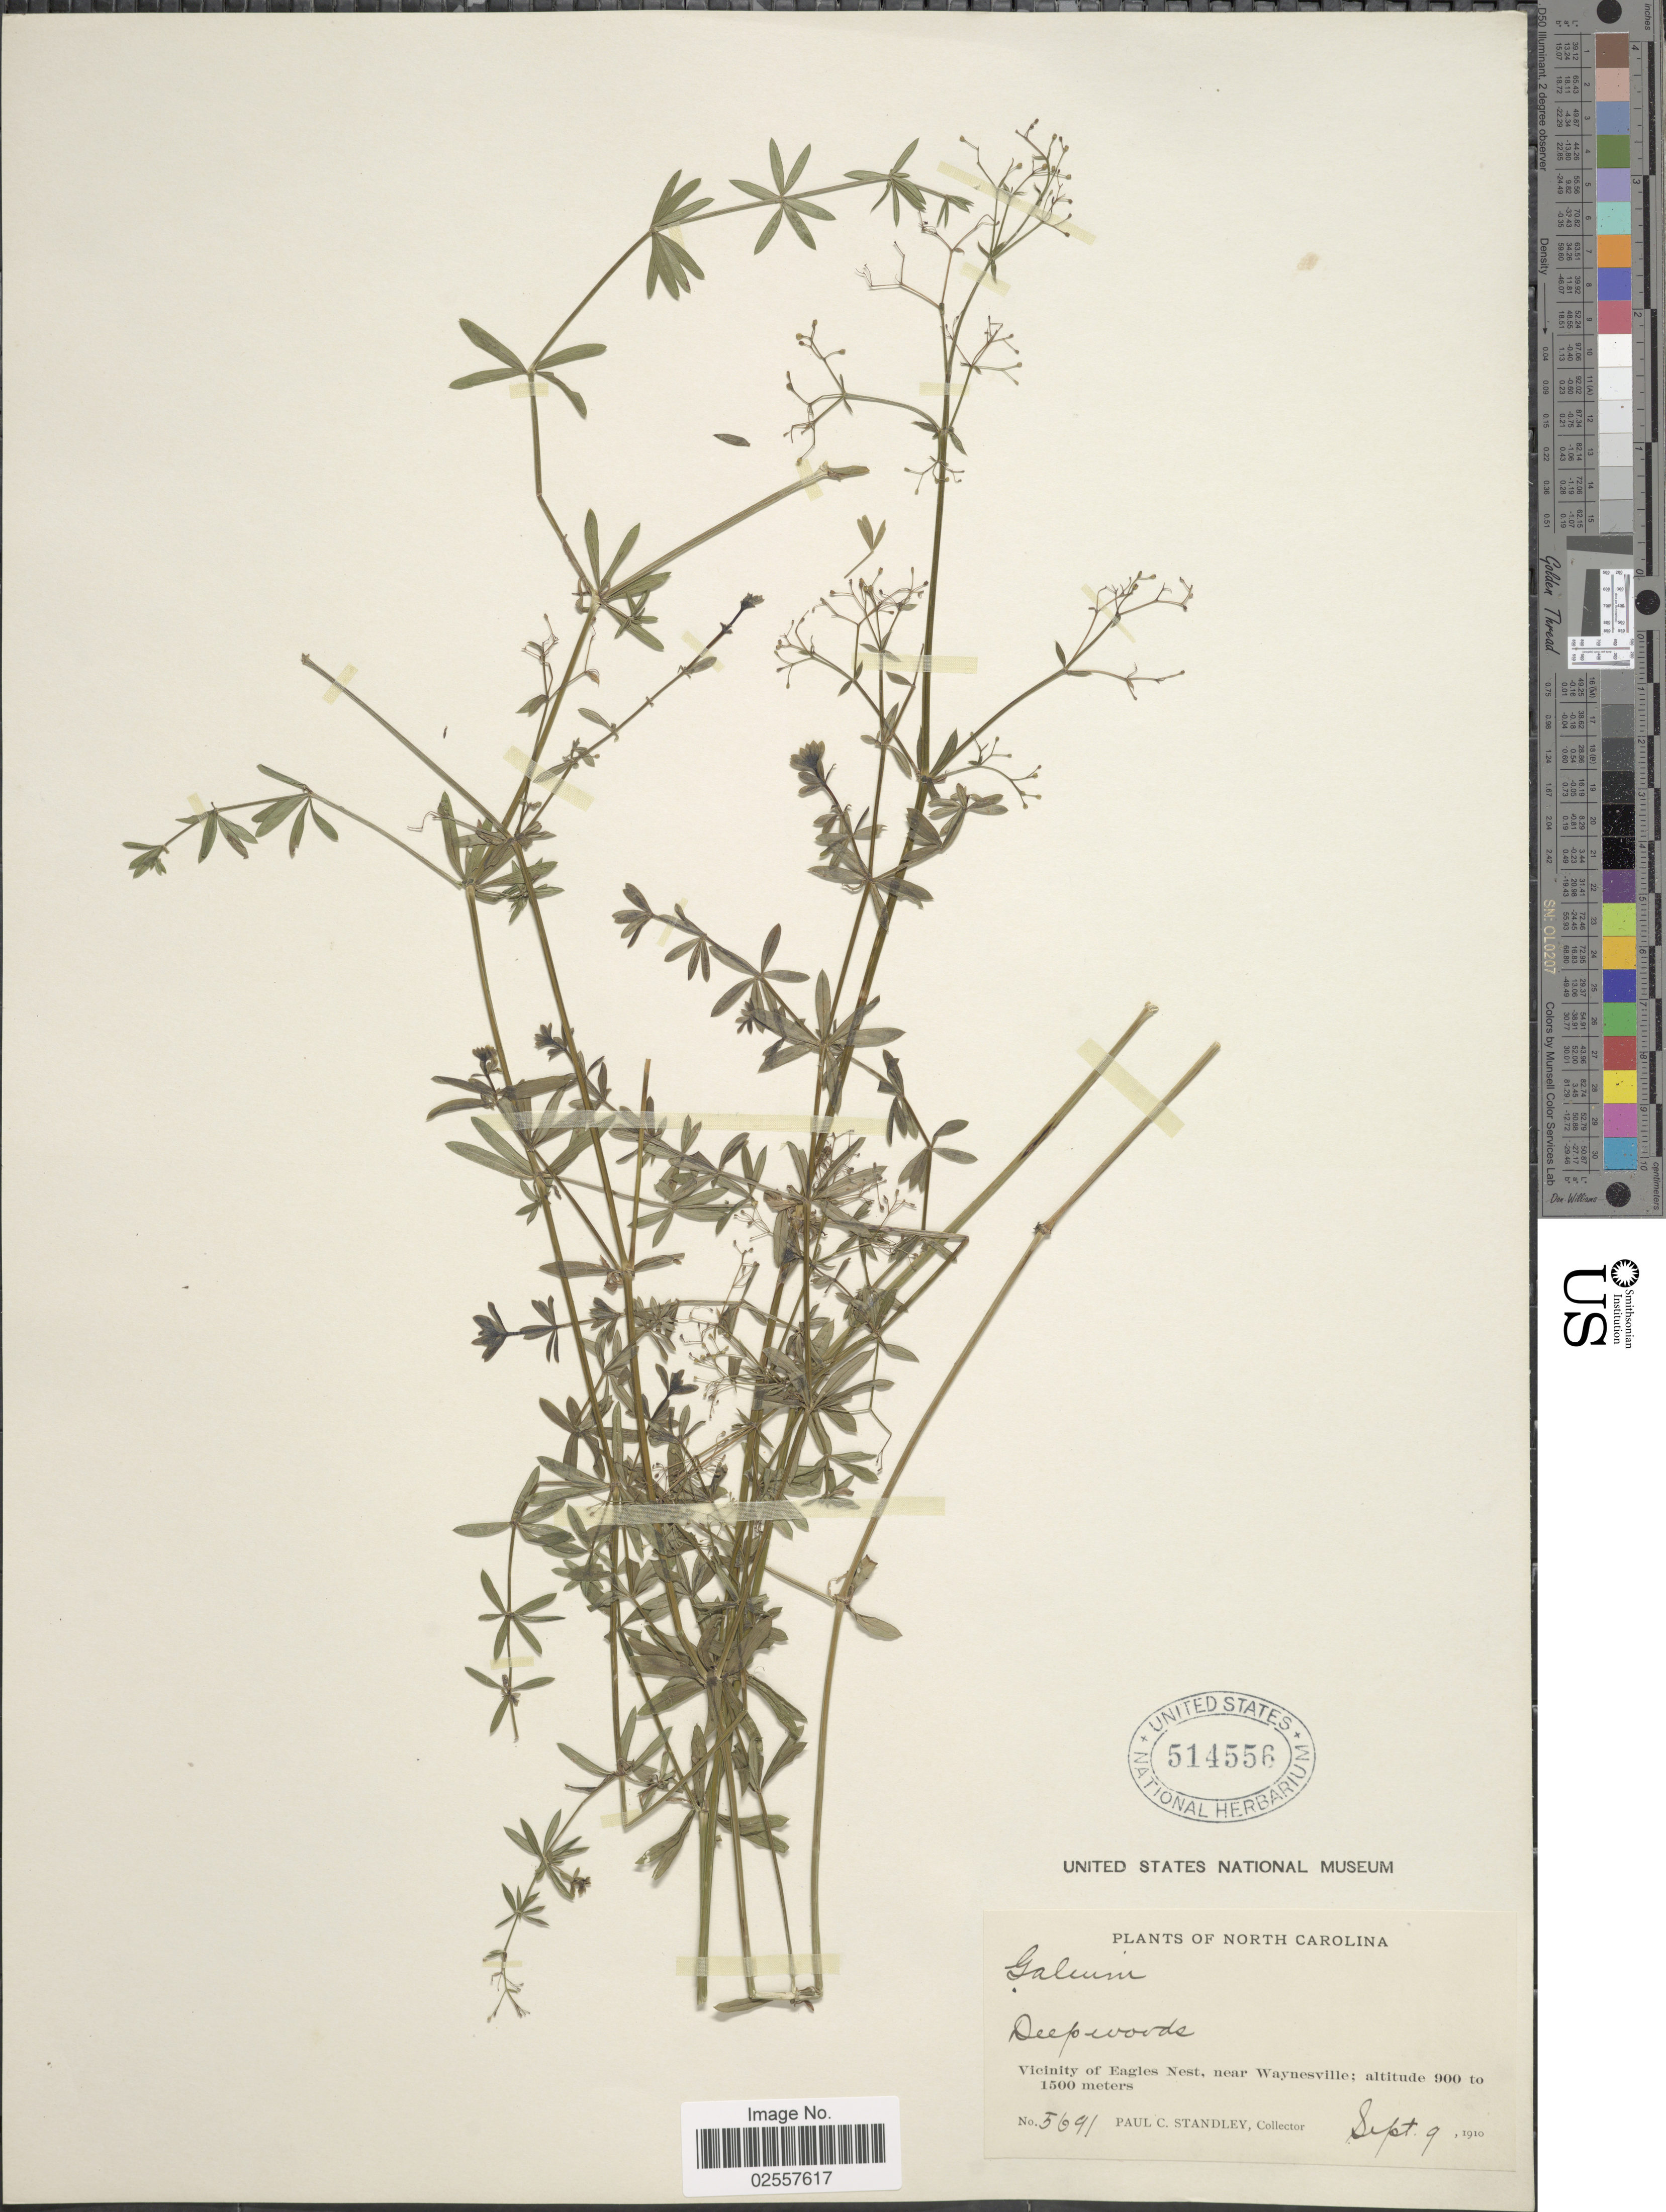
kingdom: Plantae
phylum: Tracheophyta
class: Magnoliopsida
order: Gentianales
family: Rubiaceae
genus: Galium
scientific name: Galium concinnum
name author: Torr. & A. Gray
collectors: P. C. Standley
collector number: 5691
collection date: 1910-09-09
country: United States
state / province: North Carolina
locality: Deep woods, Vicinity of Eagles Nest, near Waynesville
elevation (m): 900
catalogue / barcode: US 514556